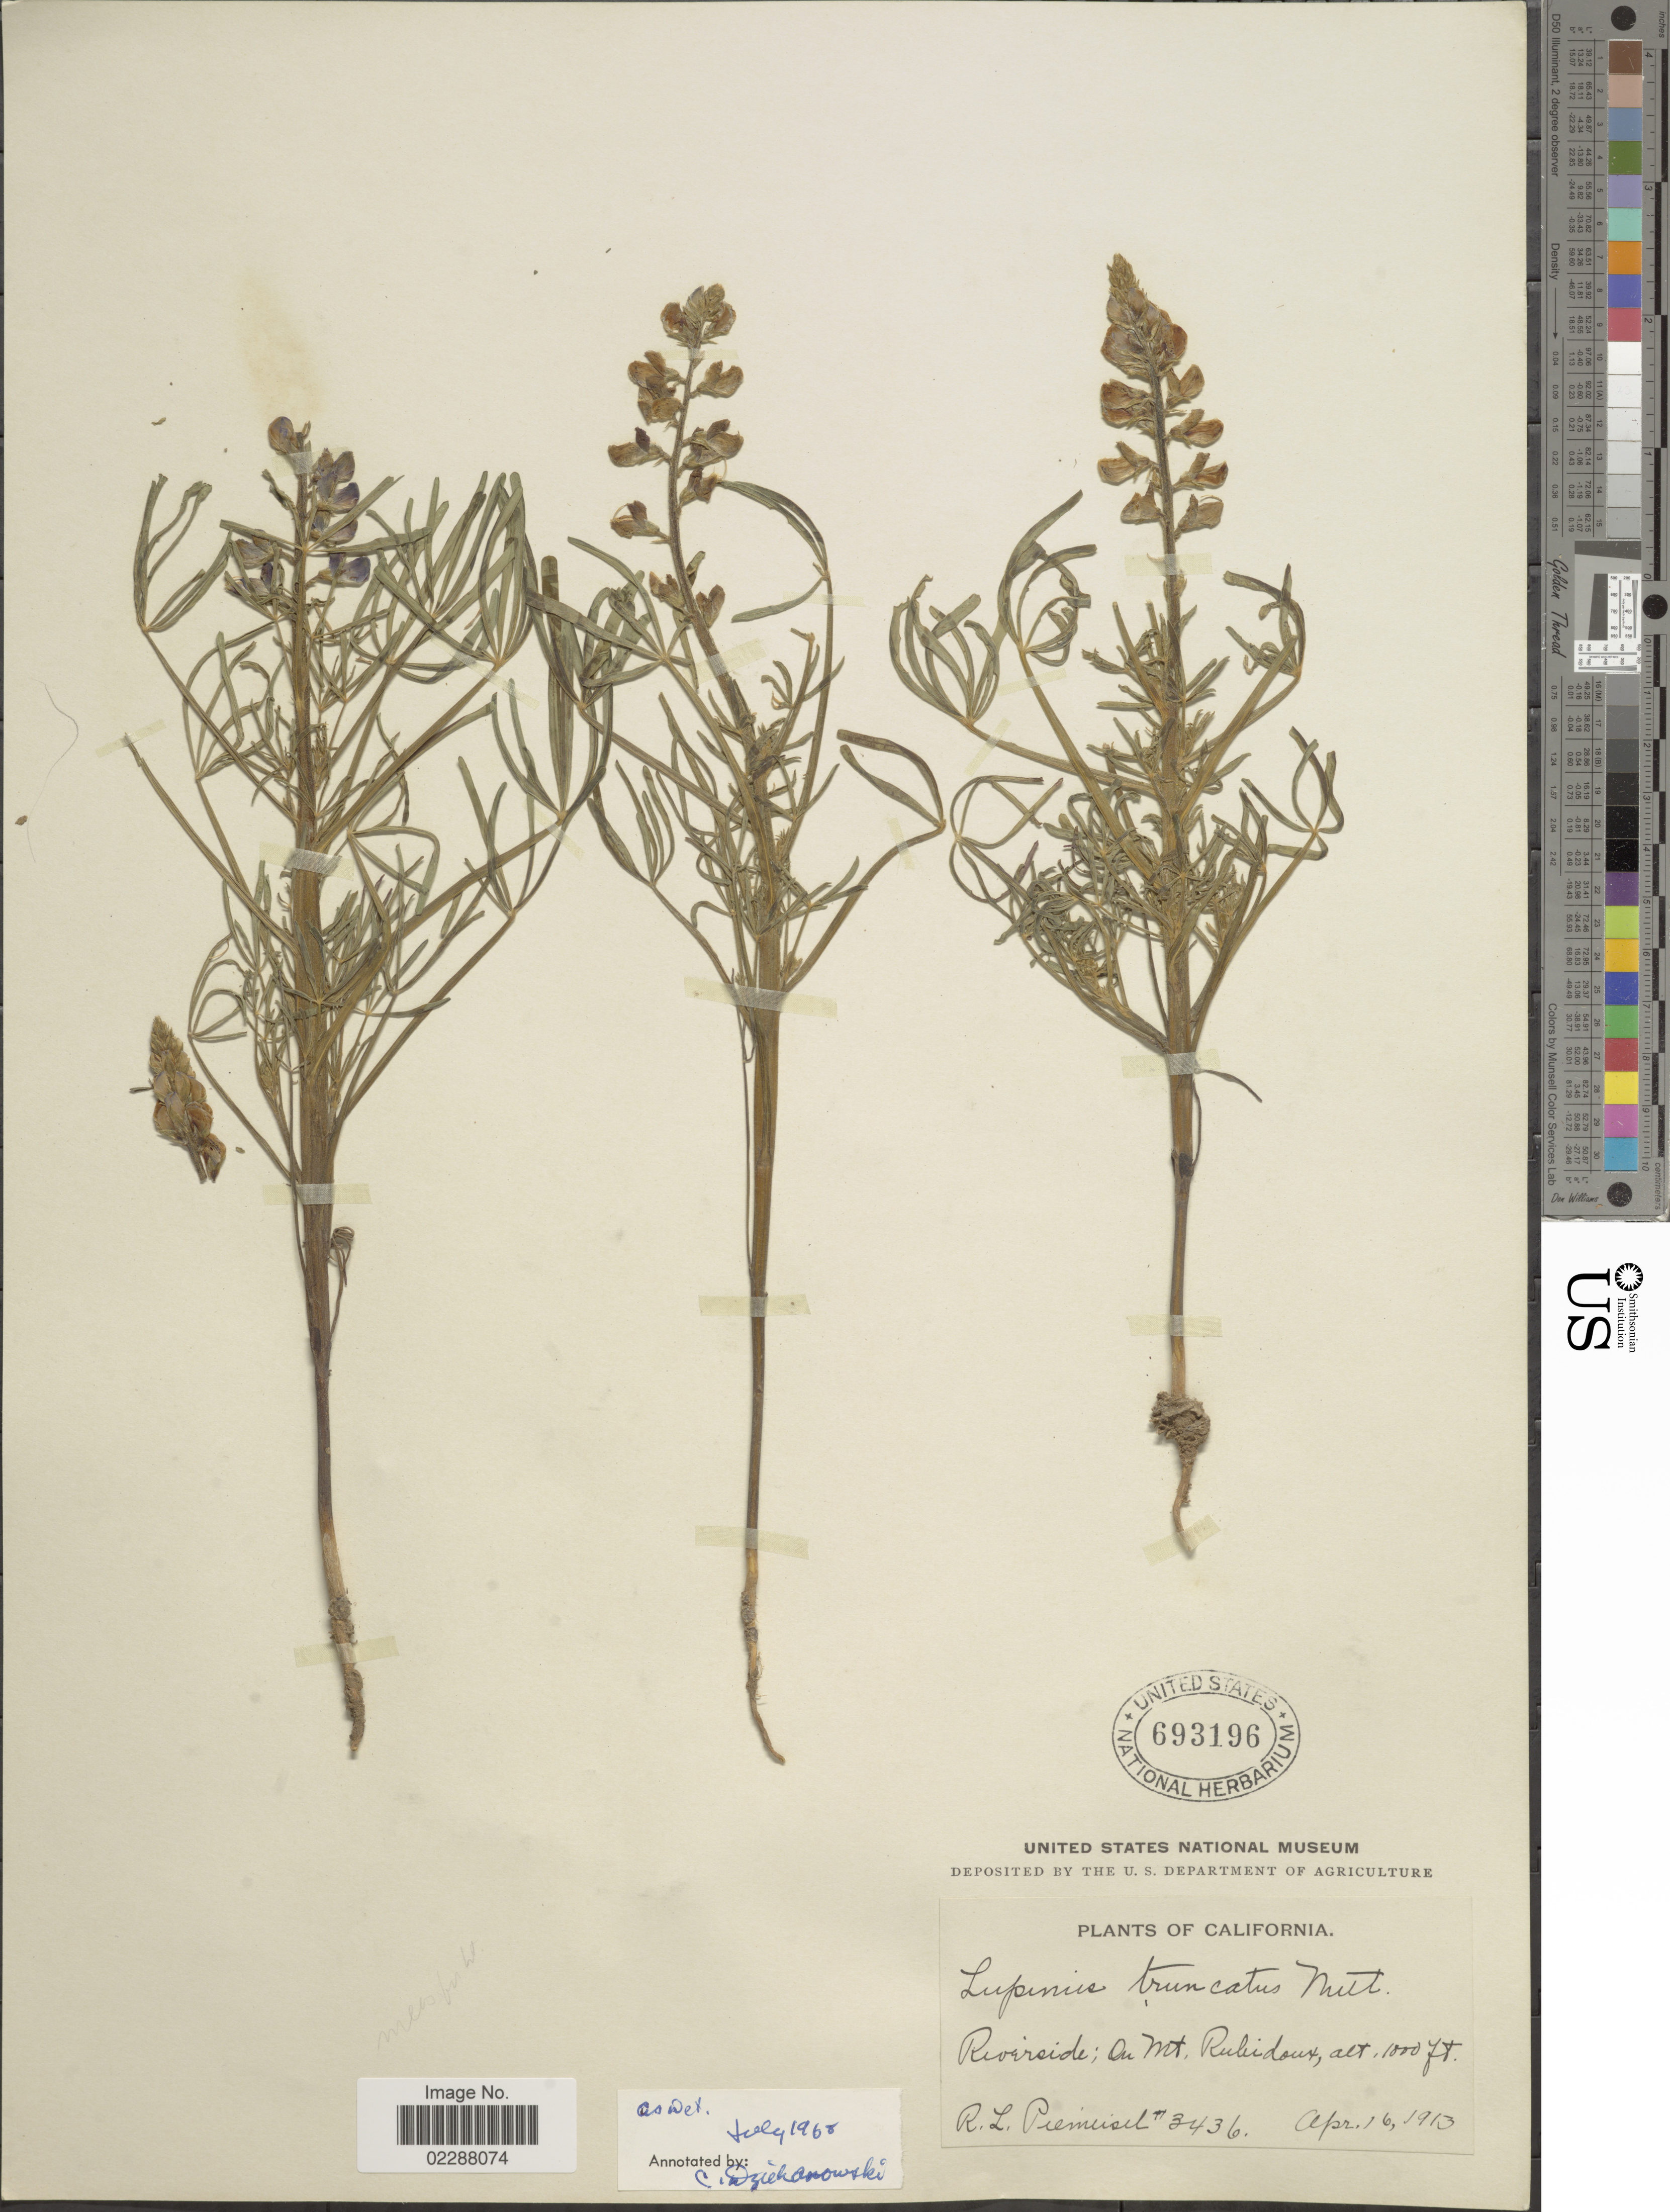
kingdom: Plantae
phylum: Tracheophyta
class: Magnoliopsida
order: Fabales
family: Fabaceae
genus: Lupinus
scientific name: Lupinus truncatus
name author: Nutt. ex Hook. & Arn.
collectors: R. L. Piemeisel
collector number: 3436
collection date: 1913-04-16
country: United States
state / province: California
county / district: Riverside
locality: Riverside: On Mt. Rubidoux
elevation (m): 305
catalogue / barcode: US 693196